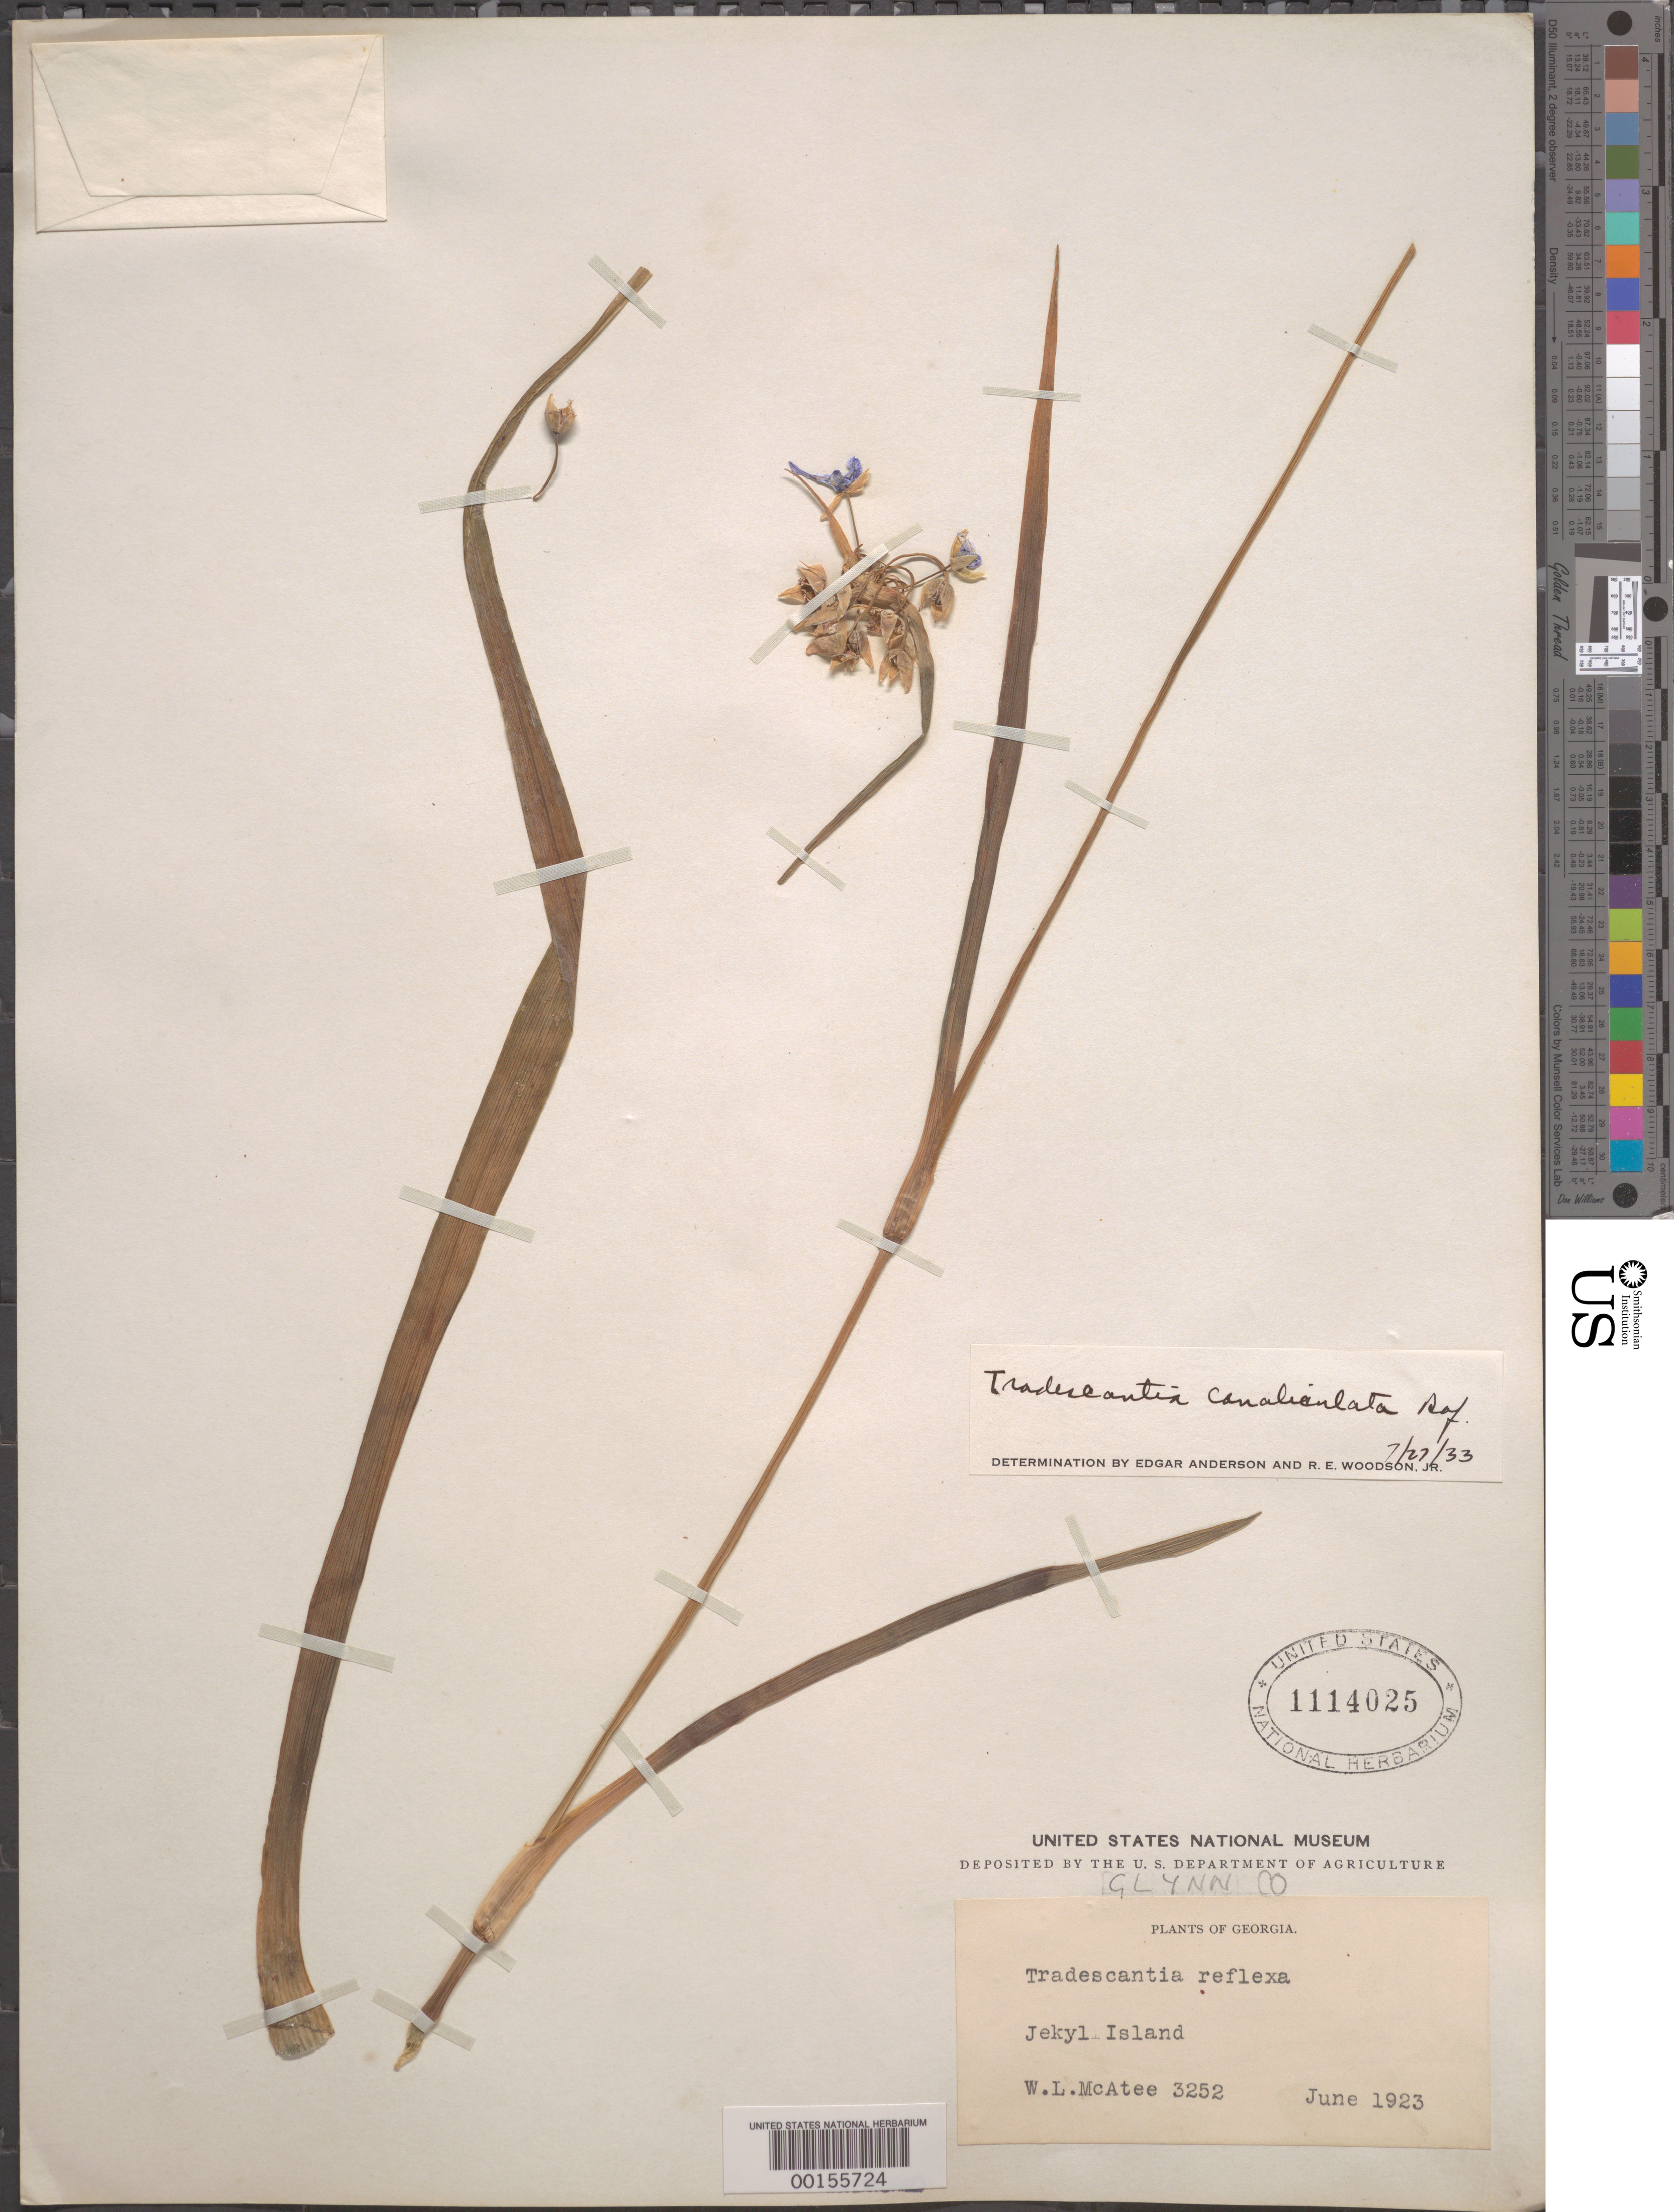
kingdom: Plantae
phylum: Tracheophyta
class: Liliopsida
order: Commelinales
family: Commelinaceae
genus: Tradescantia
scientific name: Tradescantia ohiensis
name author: Raf.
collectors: W. McAtee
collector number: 3252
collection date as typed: Jun 1923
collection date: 1923-06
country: United States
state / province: Georgia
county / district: Glynn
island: Jekyll Island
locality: Jekyl island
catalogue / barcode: US 1114025